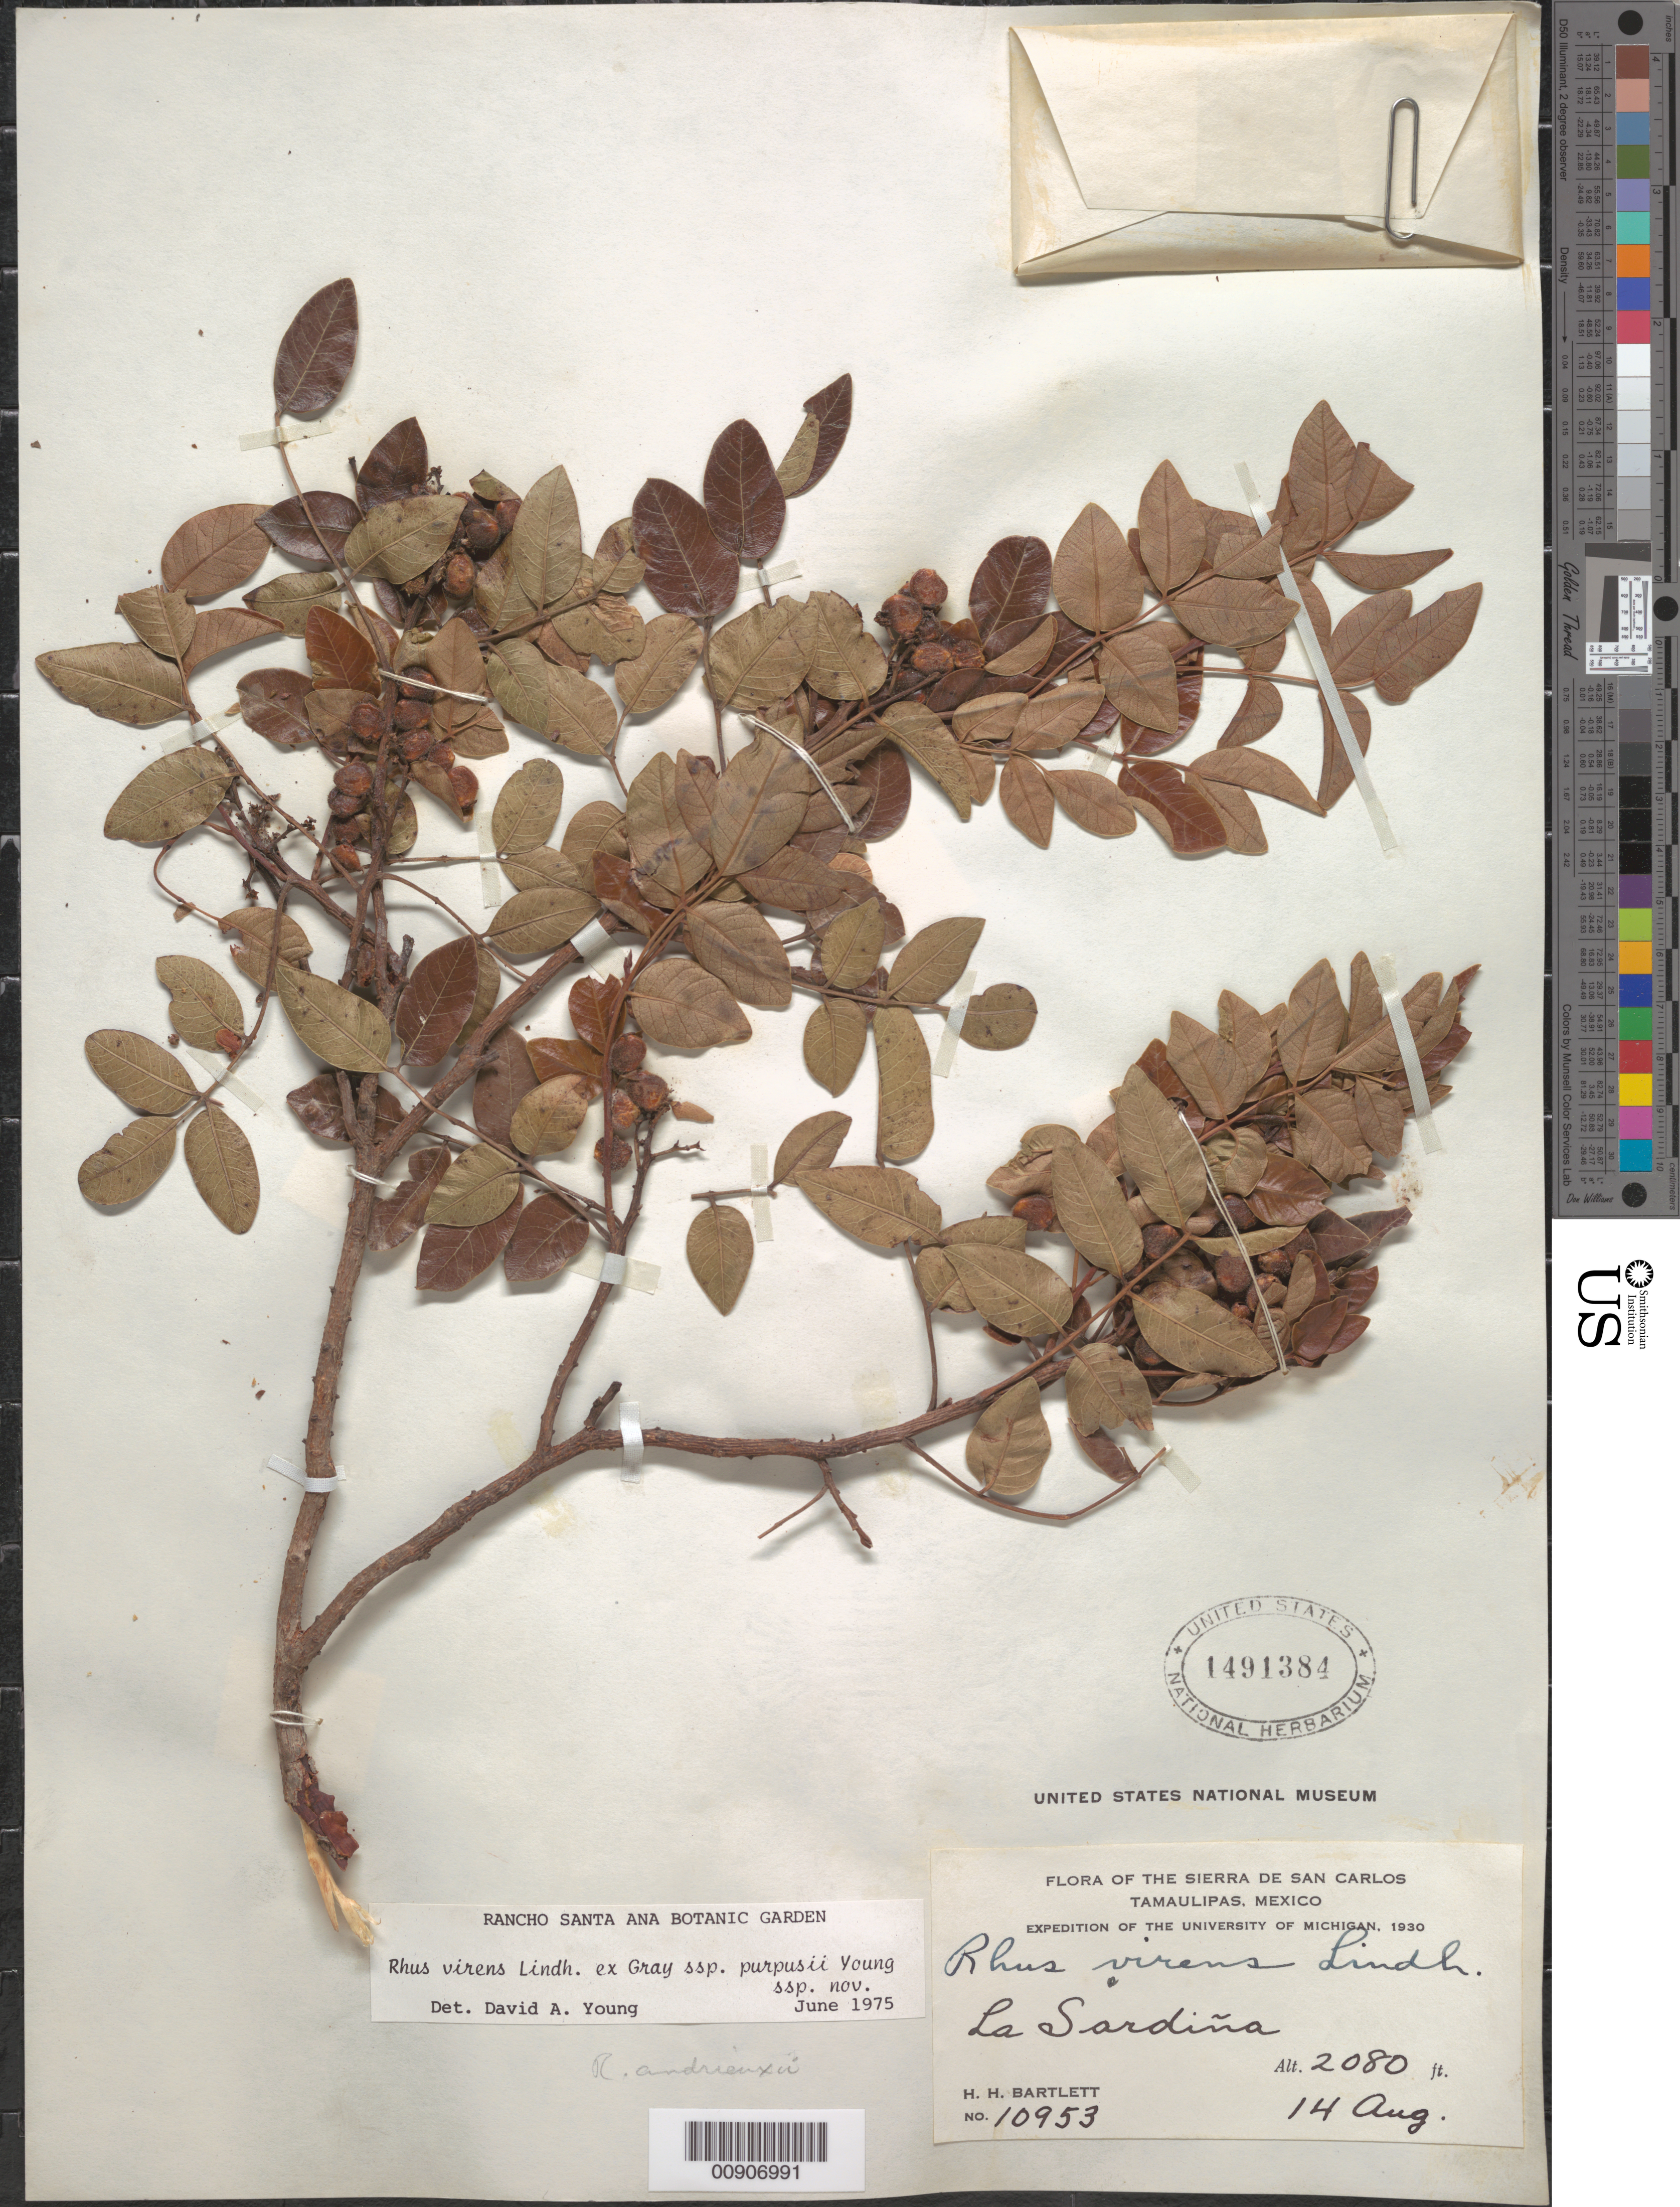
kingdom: Plantae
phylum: Tracheophyta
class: Magnoliopsida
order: Sapindales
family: Anacardiaceae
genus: Rhus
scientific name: Rhus virens subsp. purpusii Young ined.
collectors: H. H. Bartlett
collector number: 10953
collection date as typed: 14 Aug 1930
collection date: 1930-08-14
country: Mexico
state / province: Tamaulipas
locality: La Sardiña. Sierra de San Carlos, Tamaulipas.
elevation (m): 634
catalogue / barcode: US 1491384